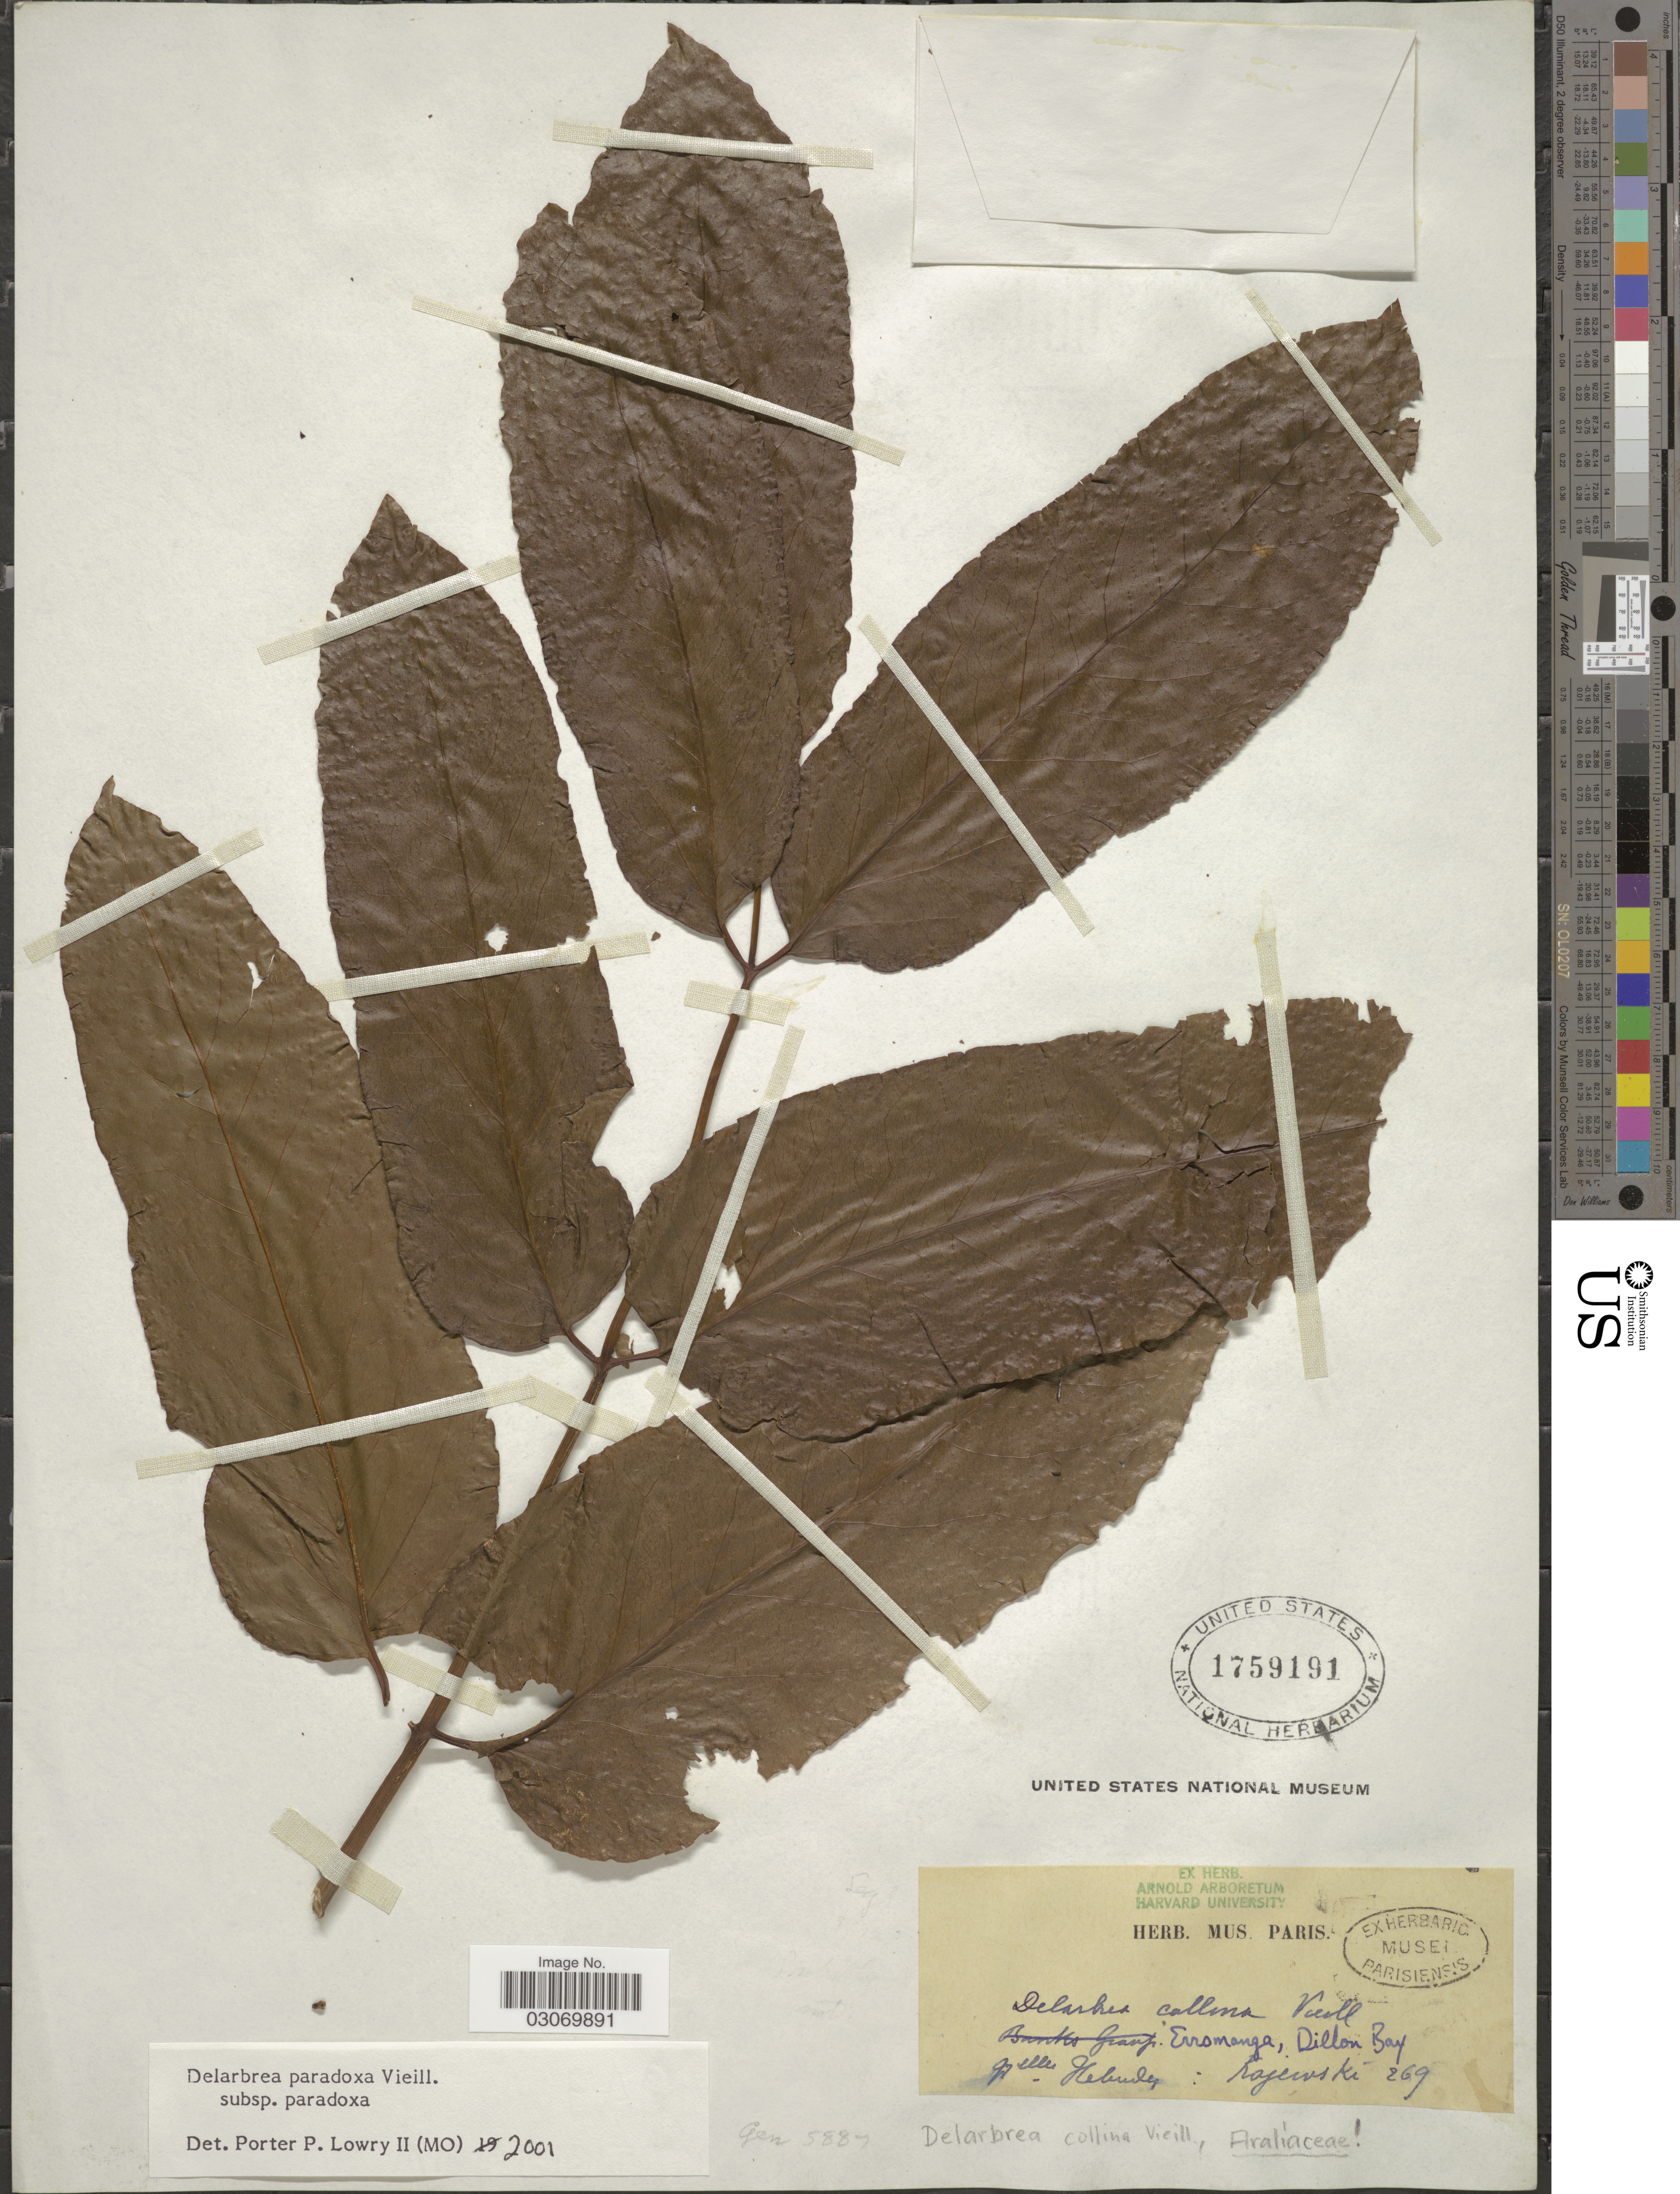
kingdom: Plantae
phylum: Tracheophyta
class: Magnoliopsida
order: Apiales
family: Myodocarpaceae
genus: Delarbrea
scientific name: Delarbrea paradoxa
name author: Vieill.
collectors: S. Kajewski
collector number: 269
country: Vanuatu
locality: Erromanga, Dillon Bay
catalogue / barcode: US 1759191